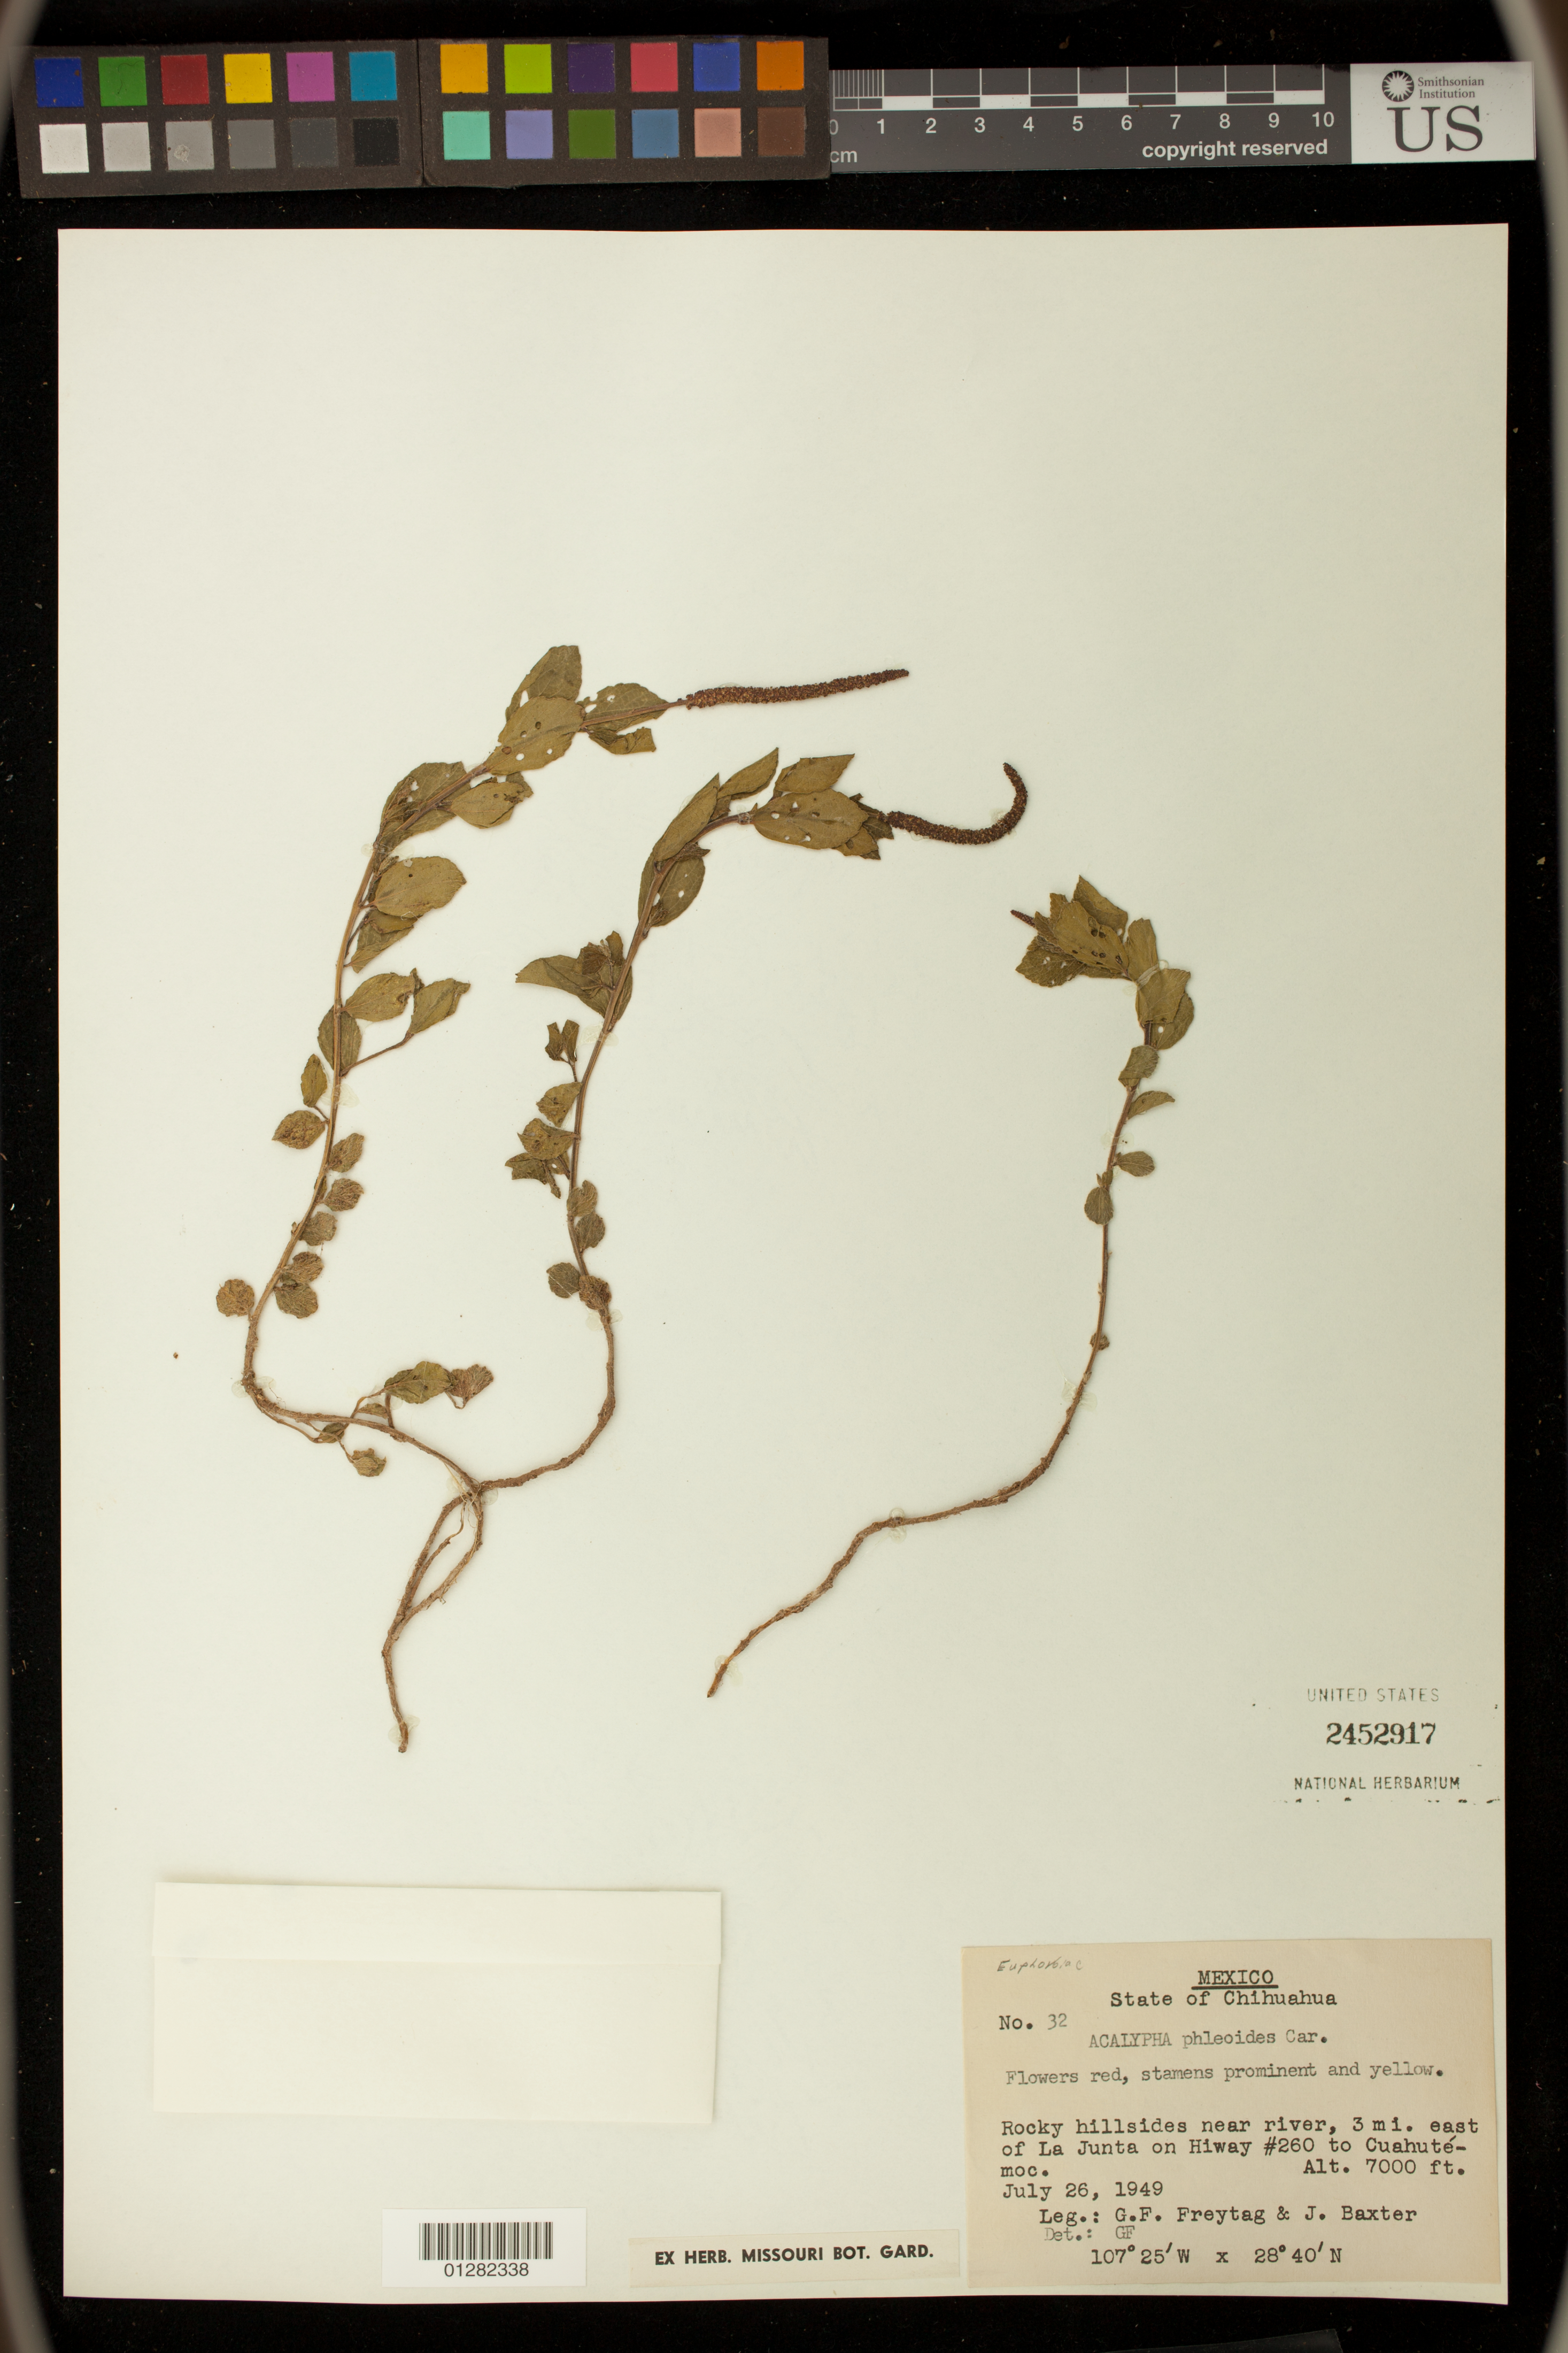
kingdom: Plantae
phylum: Tracheophyta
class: Magnoliopsida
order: Malpighiales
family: Euphorbiaceae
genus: Acalypha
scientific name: Acalypha phleoides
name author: Cav.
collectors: G. F. Gaumer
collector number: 32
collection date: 1949-07-26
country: Mexico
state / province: Chihuahua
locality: Rocky hillsides near river, 3 mi. east of La Junta on Hiway #260 to Cuahutemoc.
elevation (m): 2134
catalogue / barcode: US 2452917